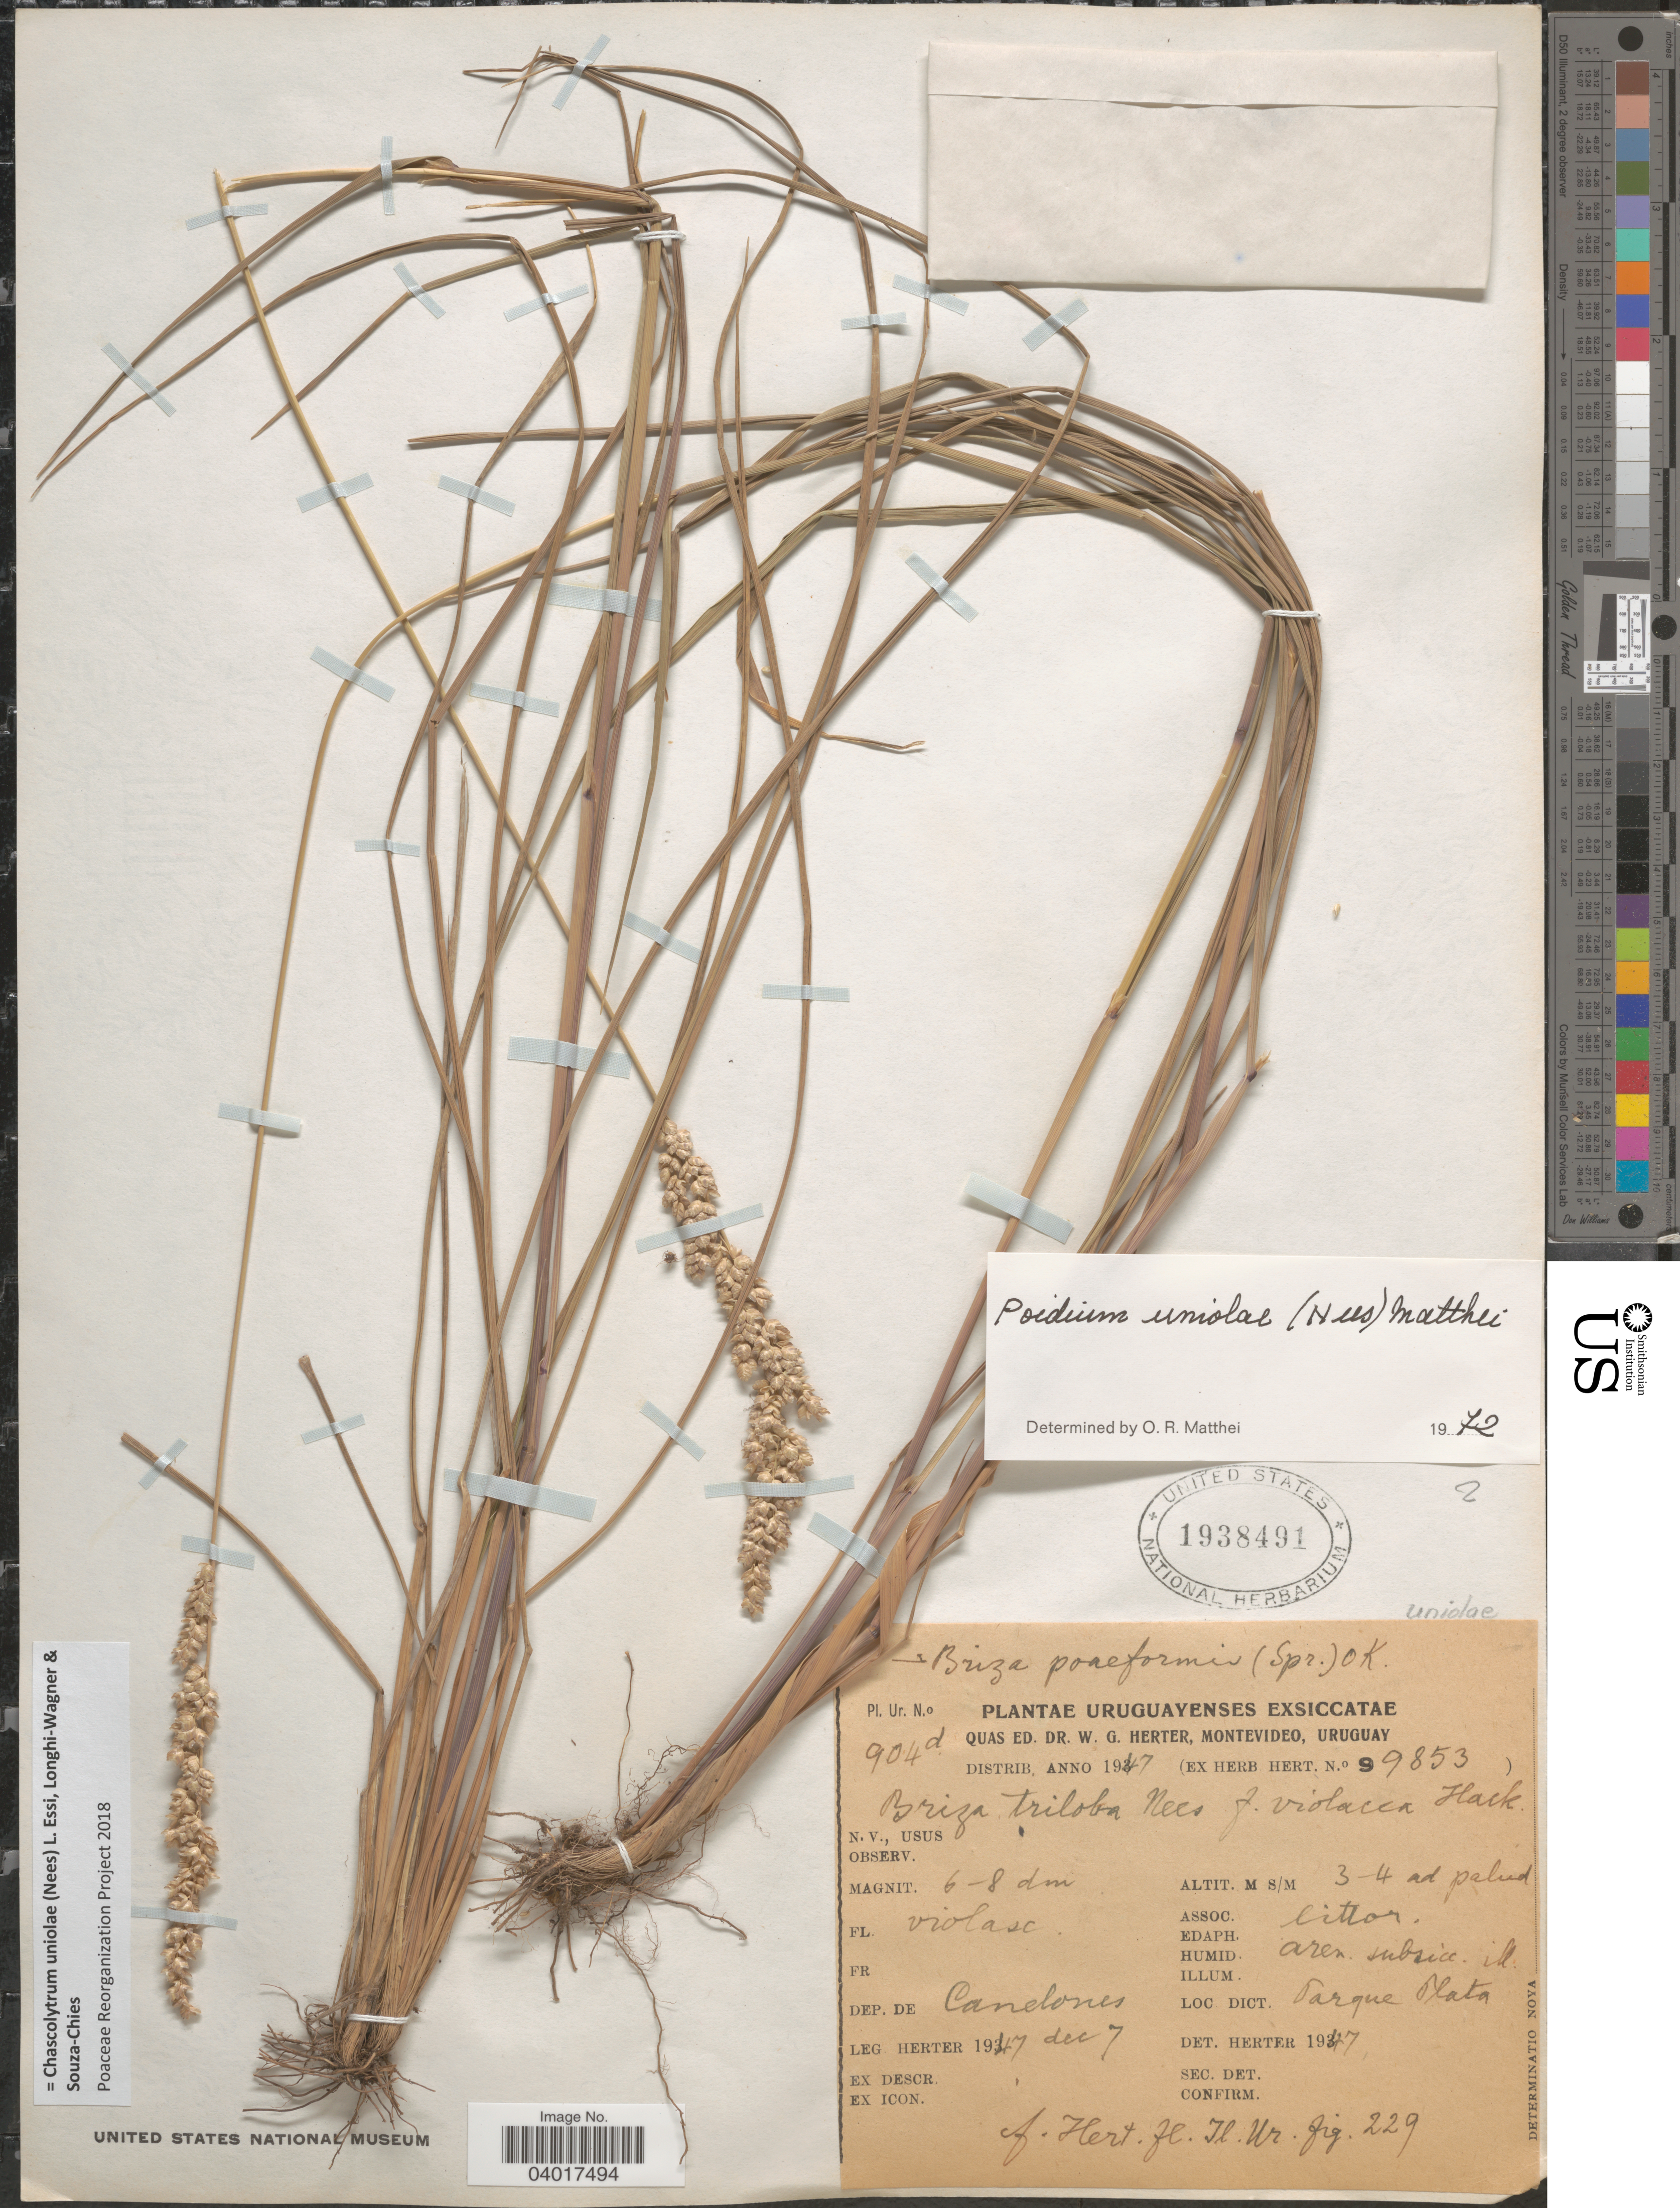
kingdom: Plantae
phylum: Tracheophyta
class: Liliopsida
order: Poales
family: Poaceae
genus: Chascolytrum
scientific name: Chascolytrum uniolae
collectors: W. G. Herter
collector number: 904d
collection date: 1947-12-07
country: Uruguay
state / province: Montevideo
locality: Dict. Parque Plata.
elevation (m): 3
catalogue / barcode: US 1938491